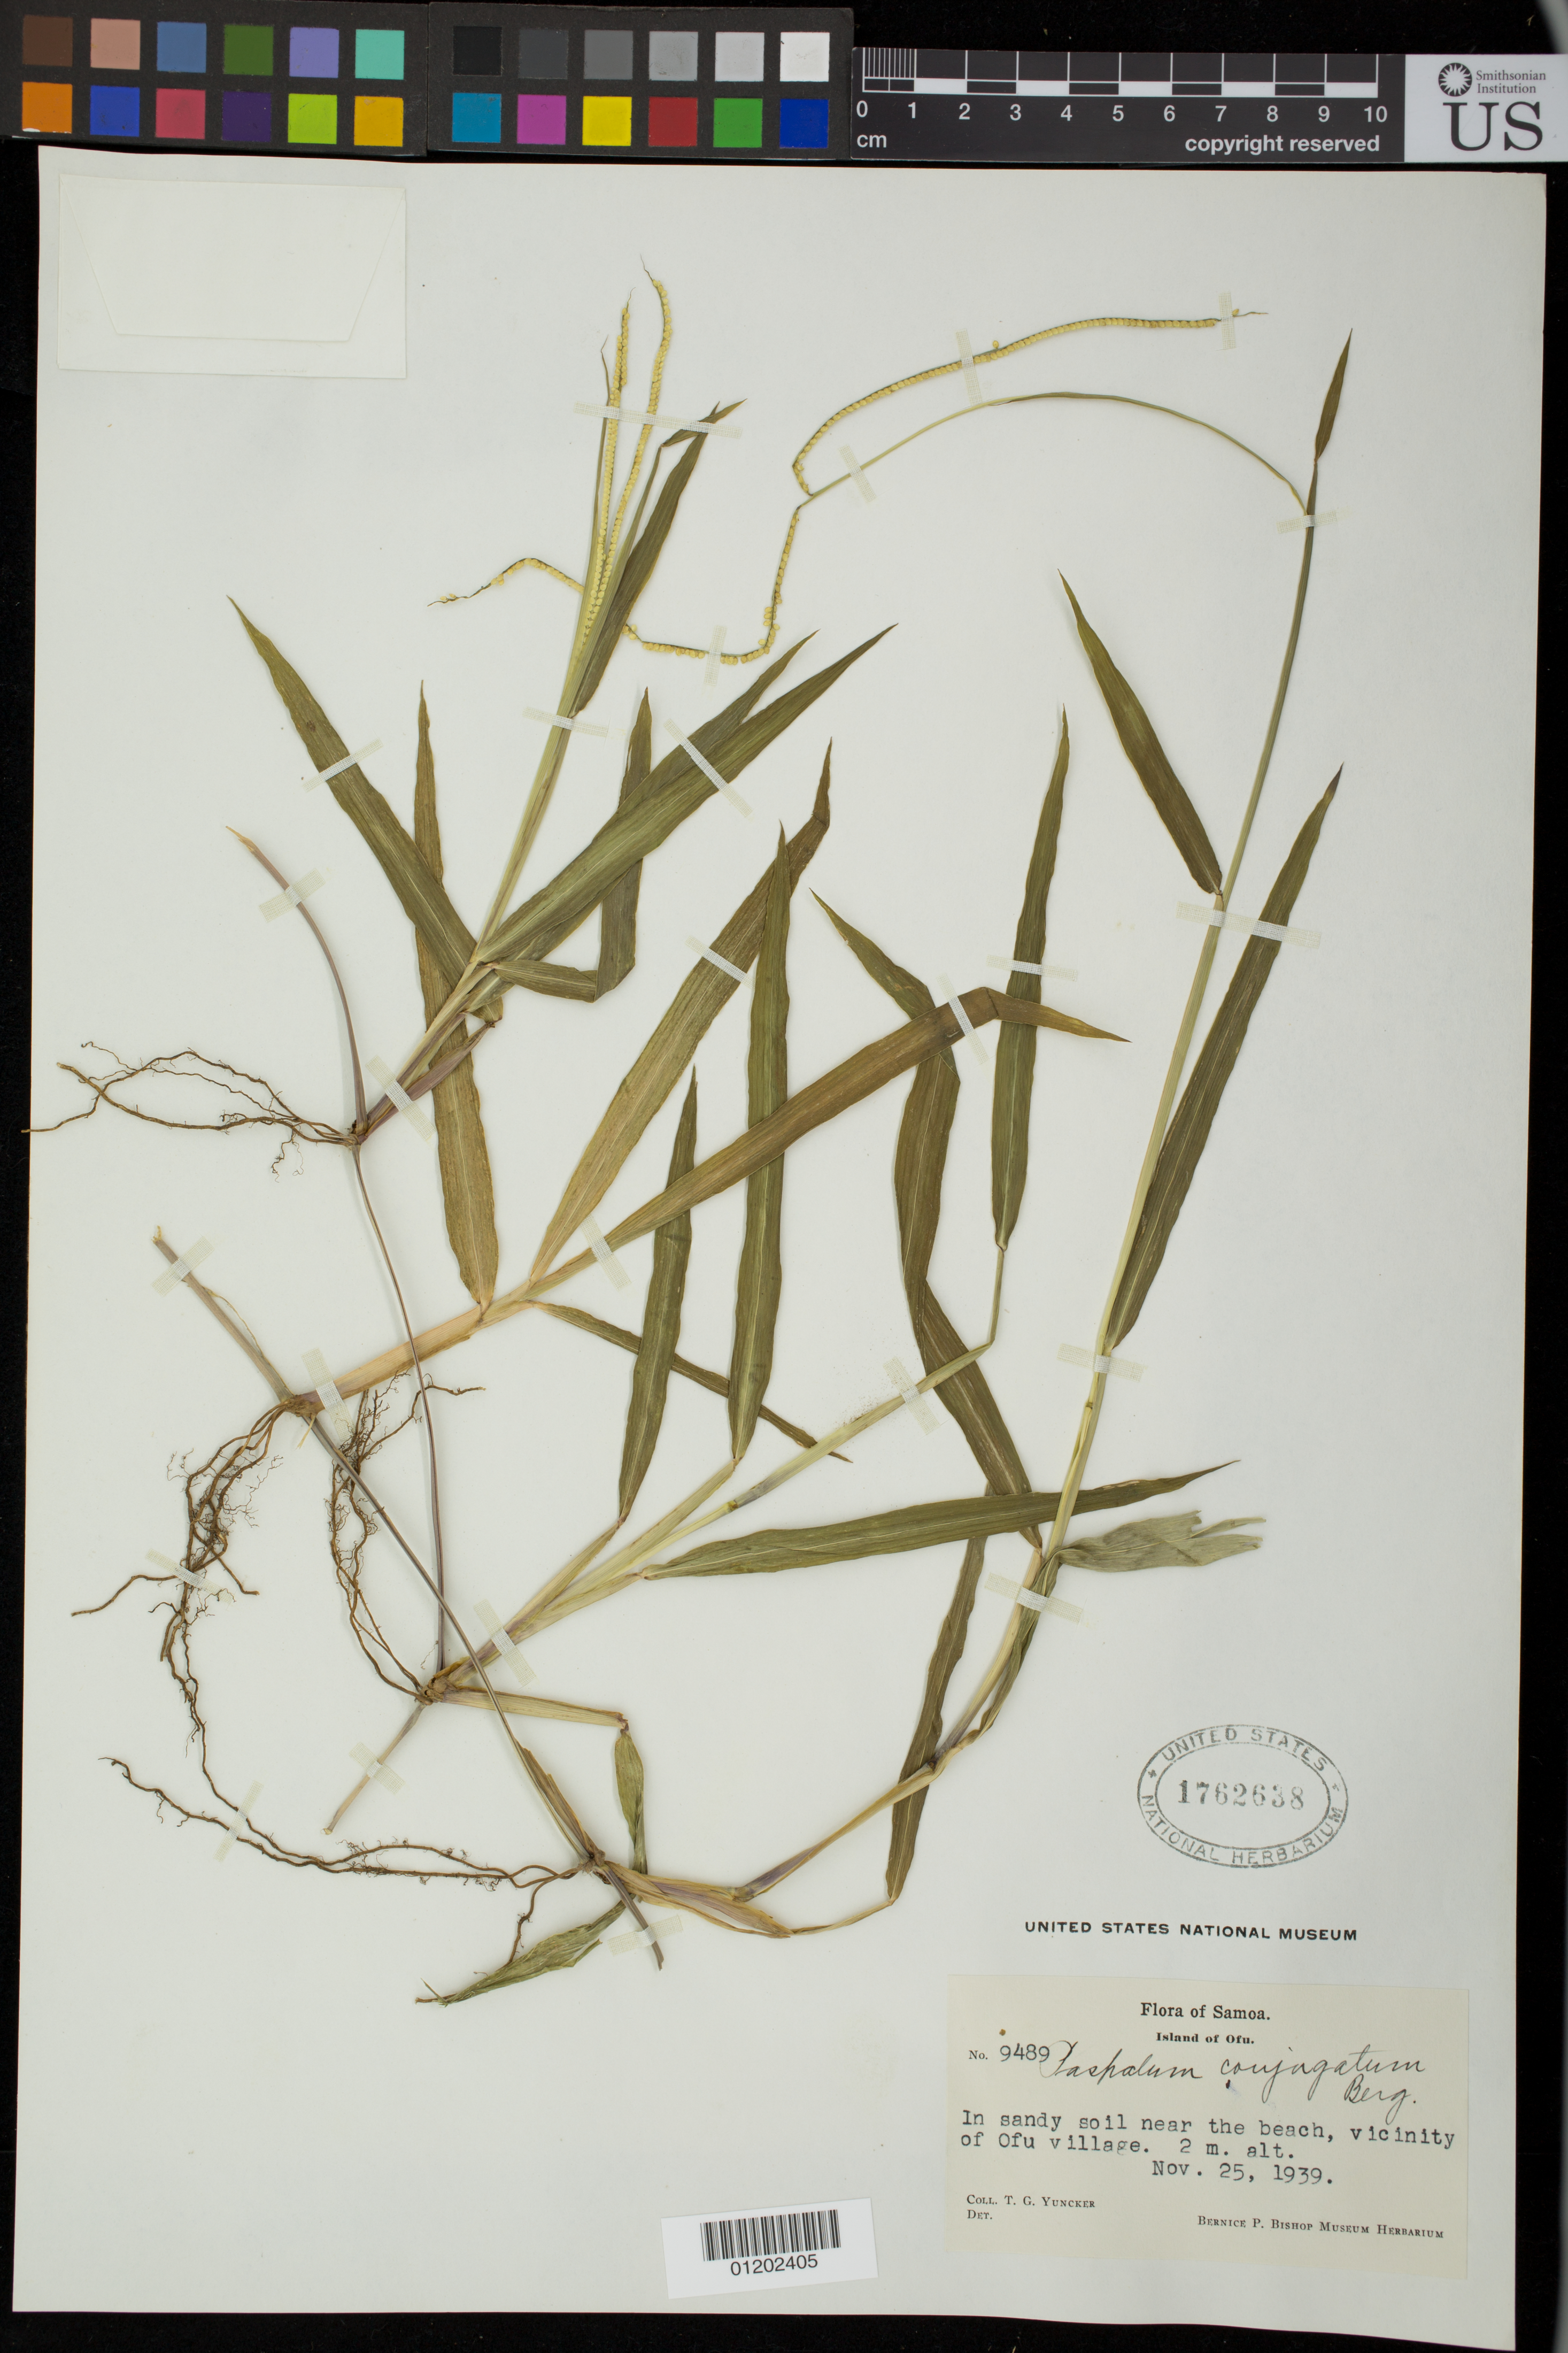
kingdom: Plantae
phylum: Tracheophyta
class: Liliopsida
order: Poales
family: Poaceae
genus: Paspalum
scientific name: Paspalum conjugatum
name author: P.J. Bergius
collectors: T. G. Yuncker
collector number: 9849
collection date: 1939-11-25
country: American Samoa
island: Ofu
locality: Ofu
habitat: Near the beach.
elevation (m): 2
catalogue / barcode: US 1762638